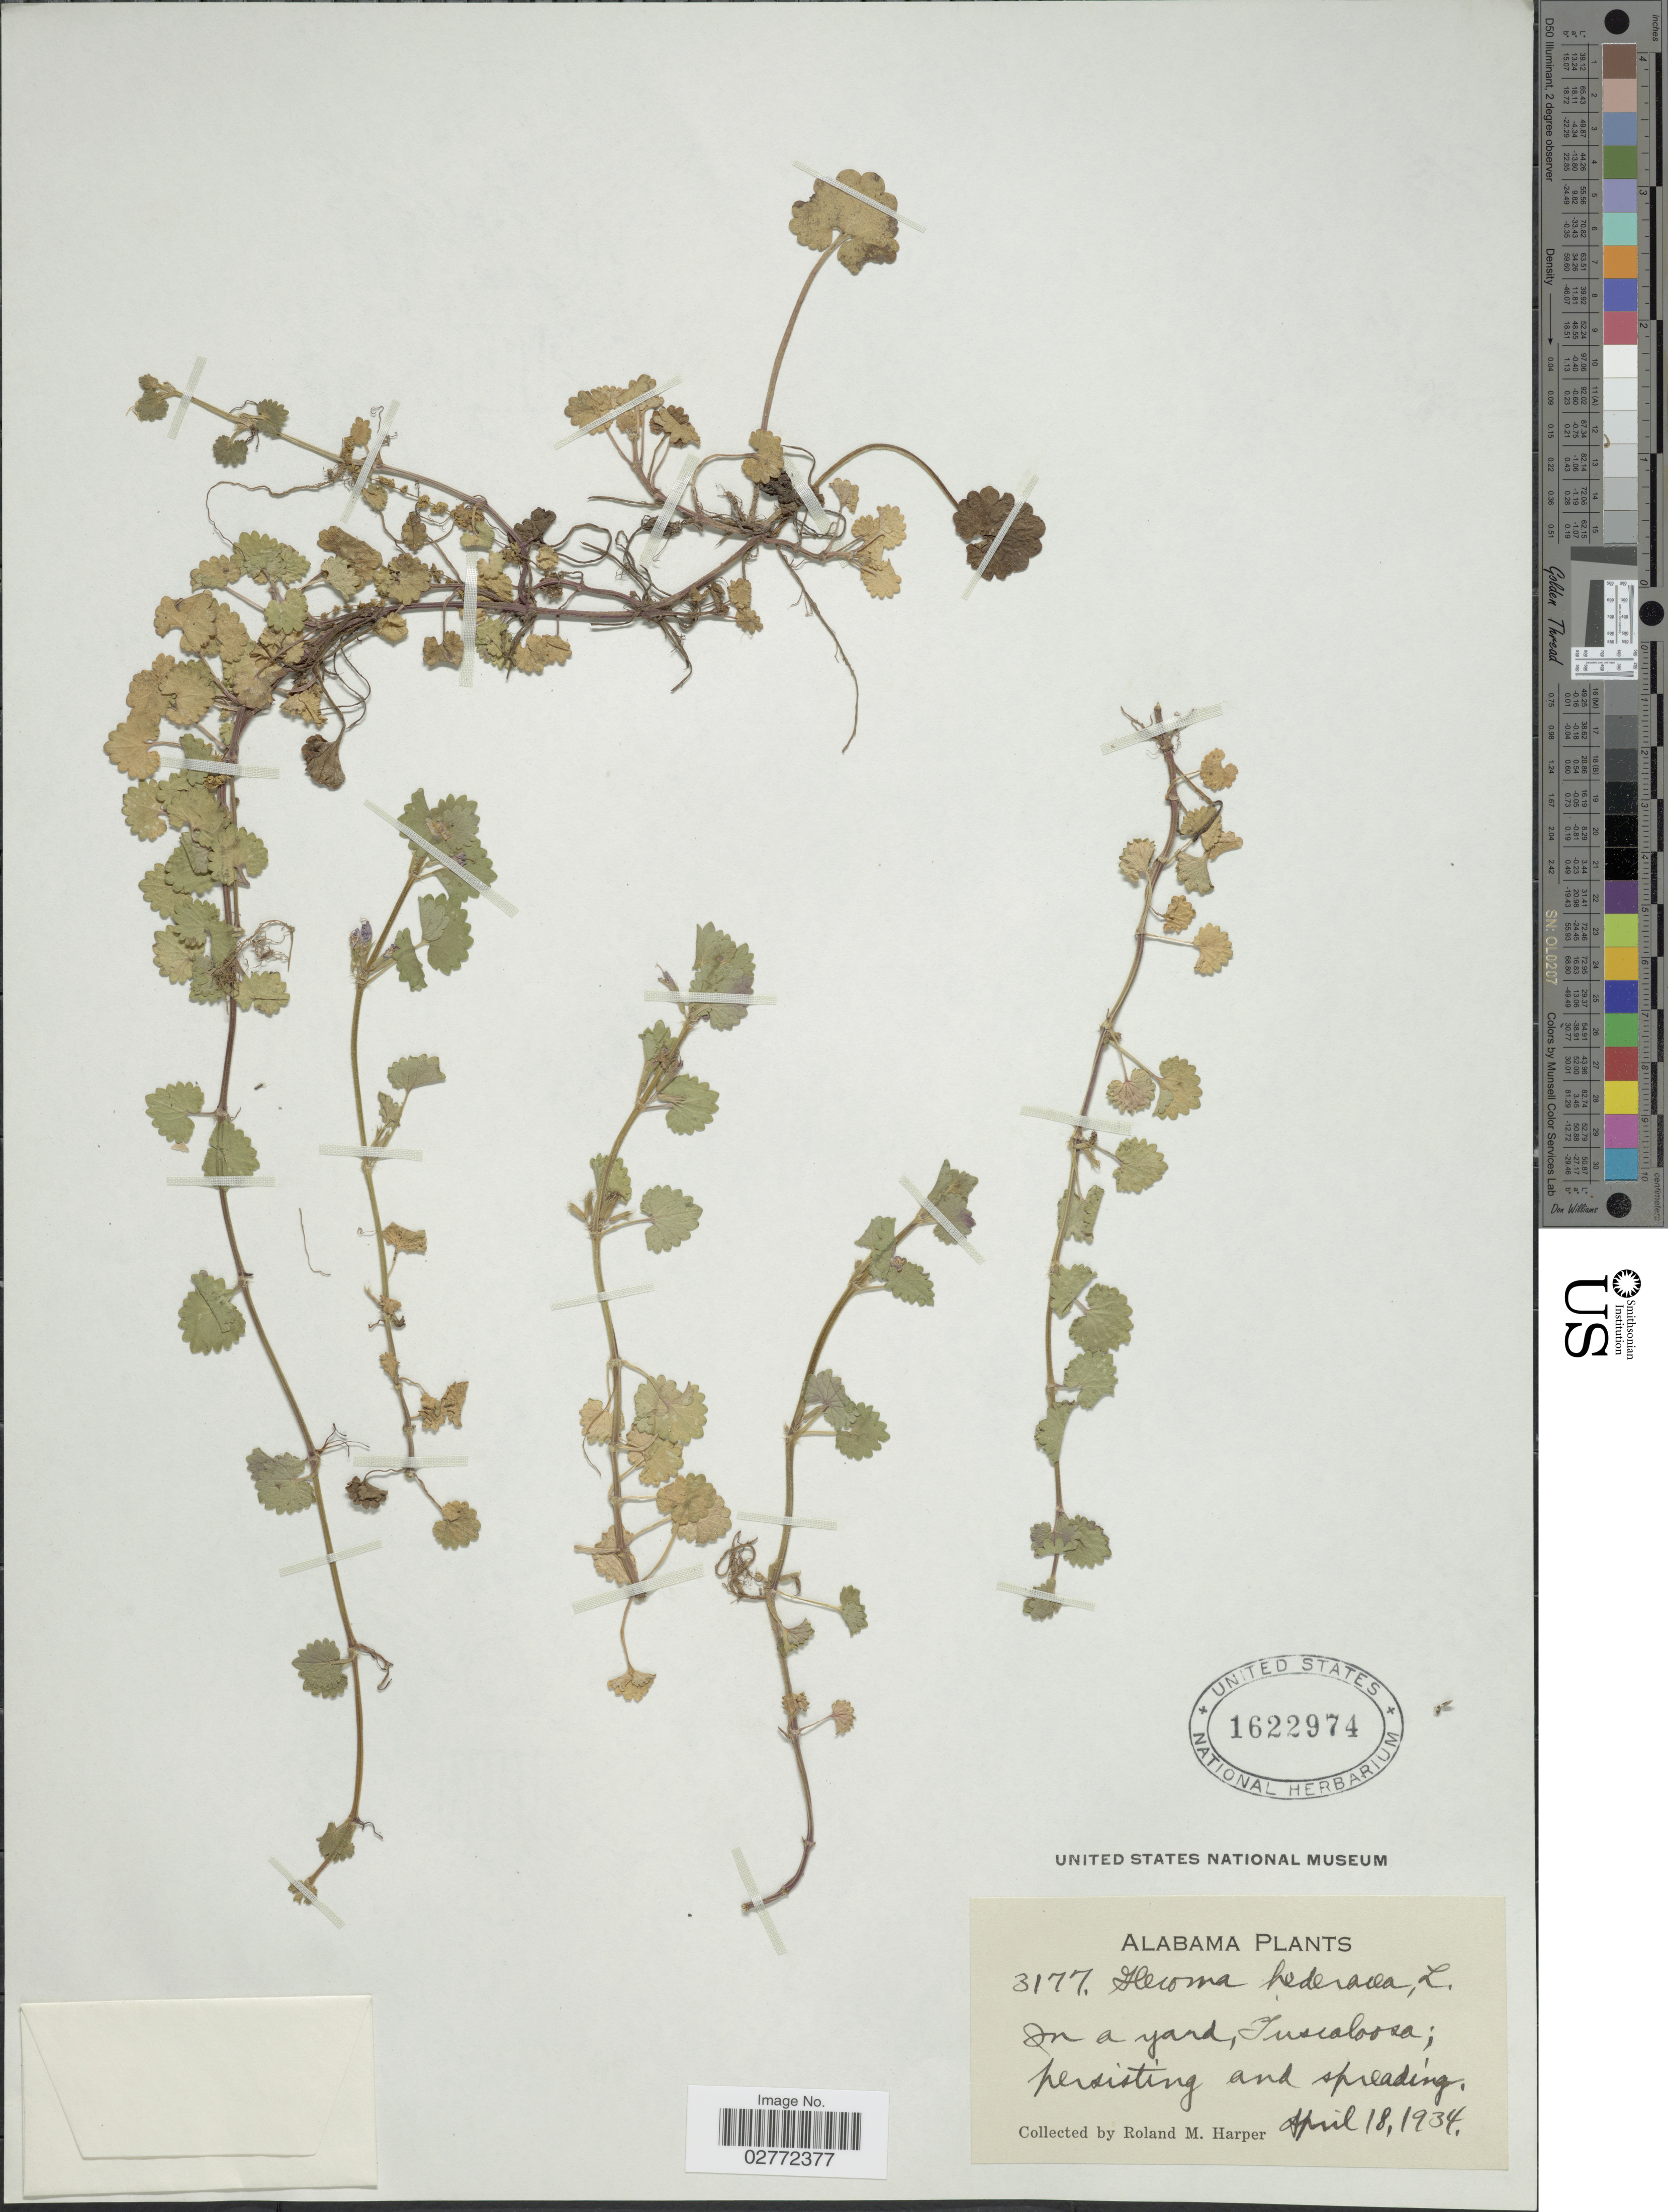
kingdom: Plantae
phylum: Tracheophyta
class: Magnoliopsida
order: Lamiales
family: Lamiaceae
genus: Glechoma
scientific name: Glechoma hederacea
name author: L.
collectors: R. M. Harper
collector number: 3177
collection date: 1934-04-18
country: United States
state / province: Alabama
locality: In a yard, Tuscaloosa.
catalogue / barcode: US 1622974